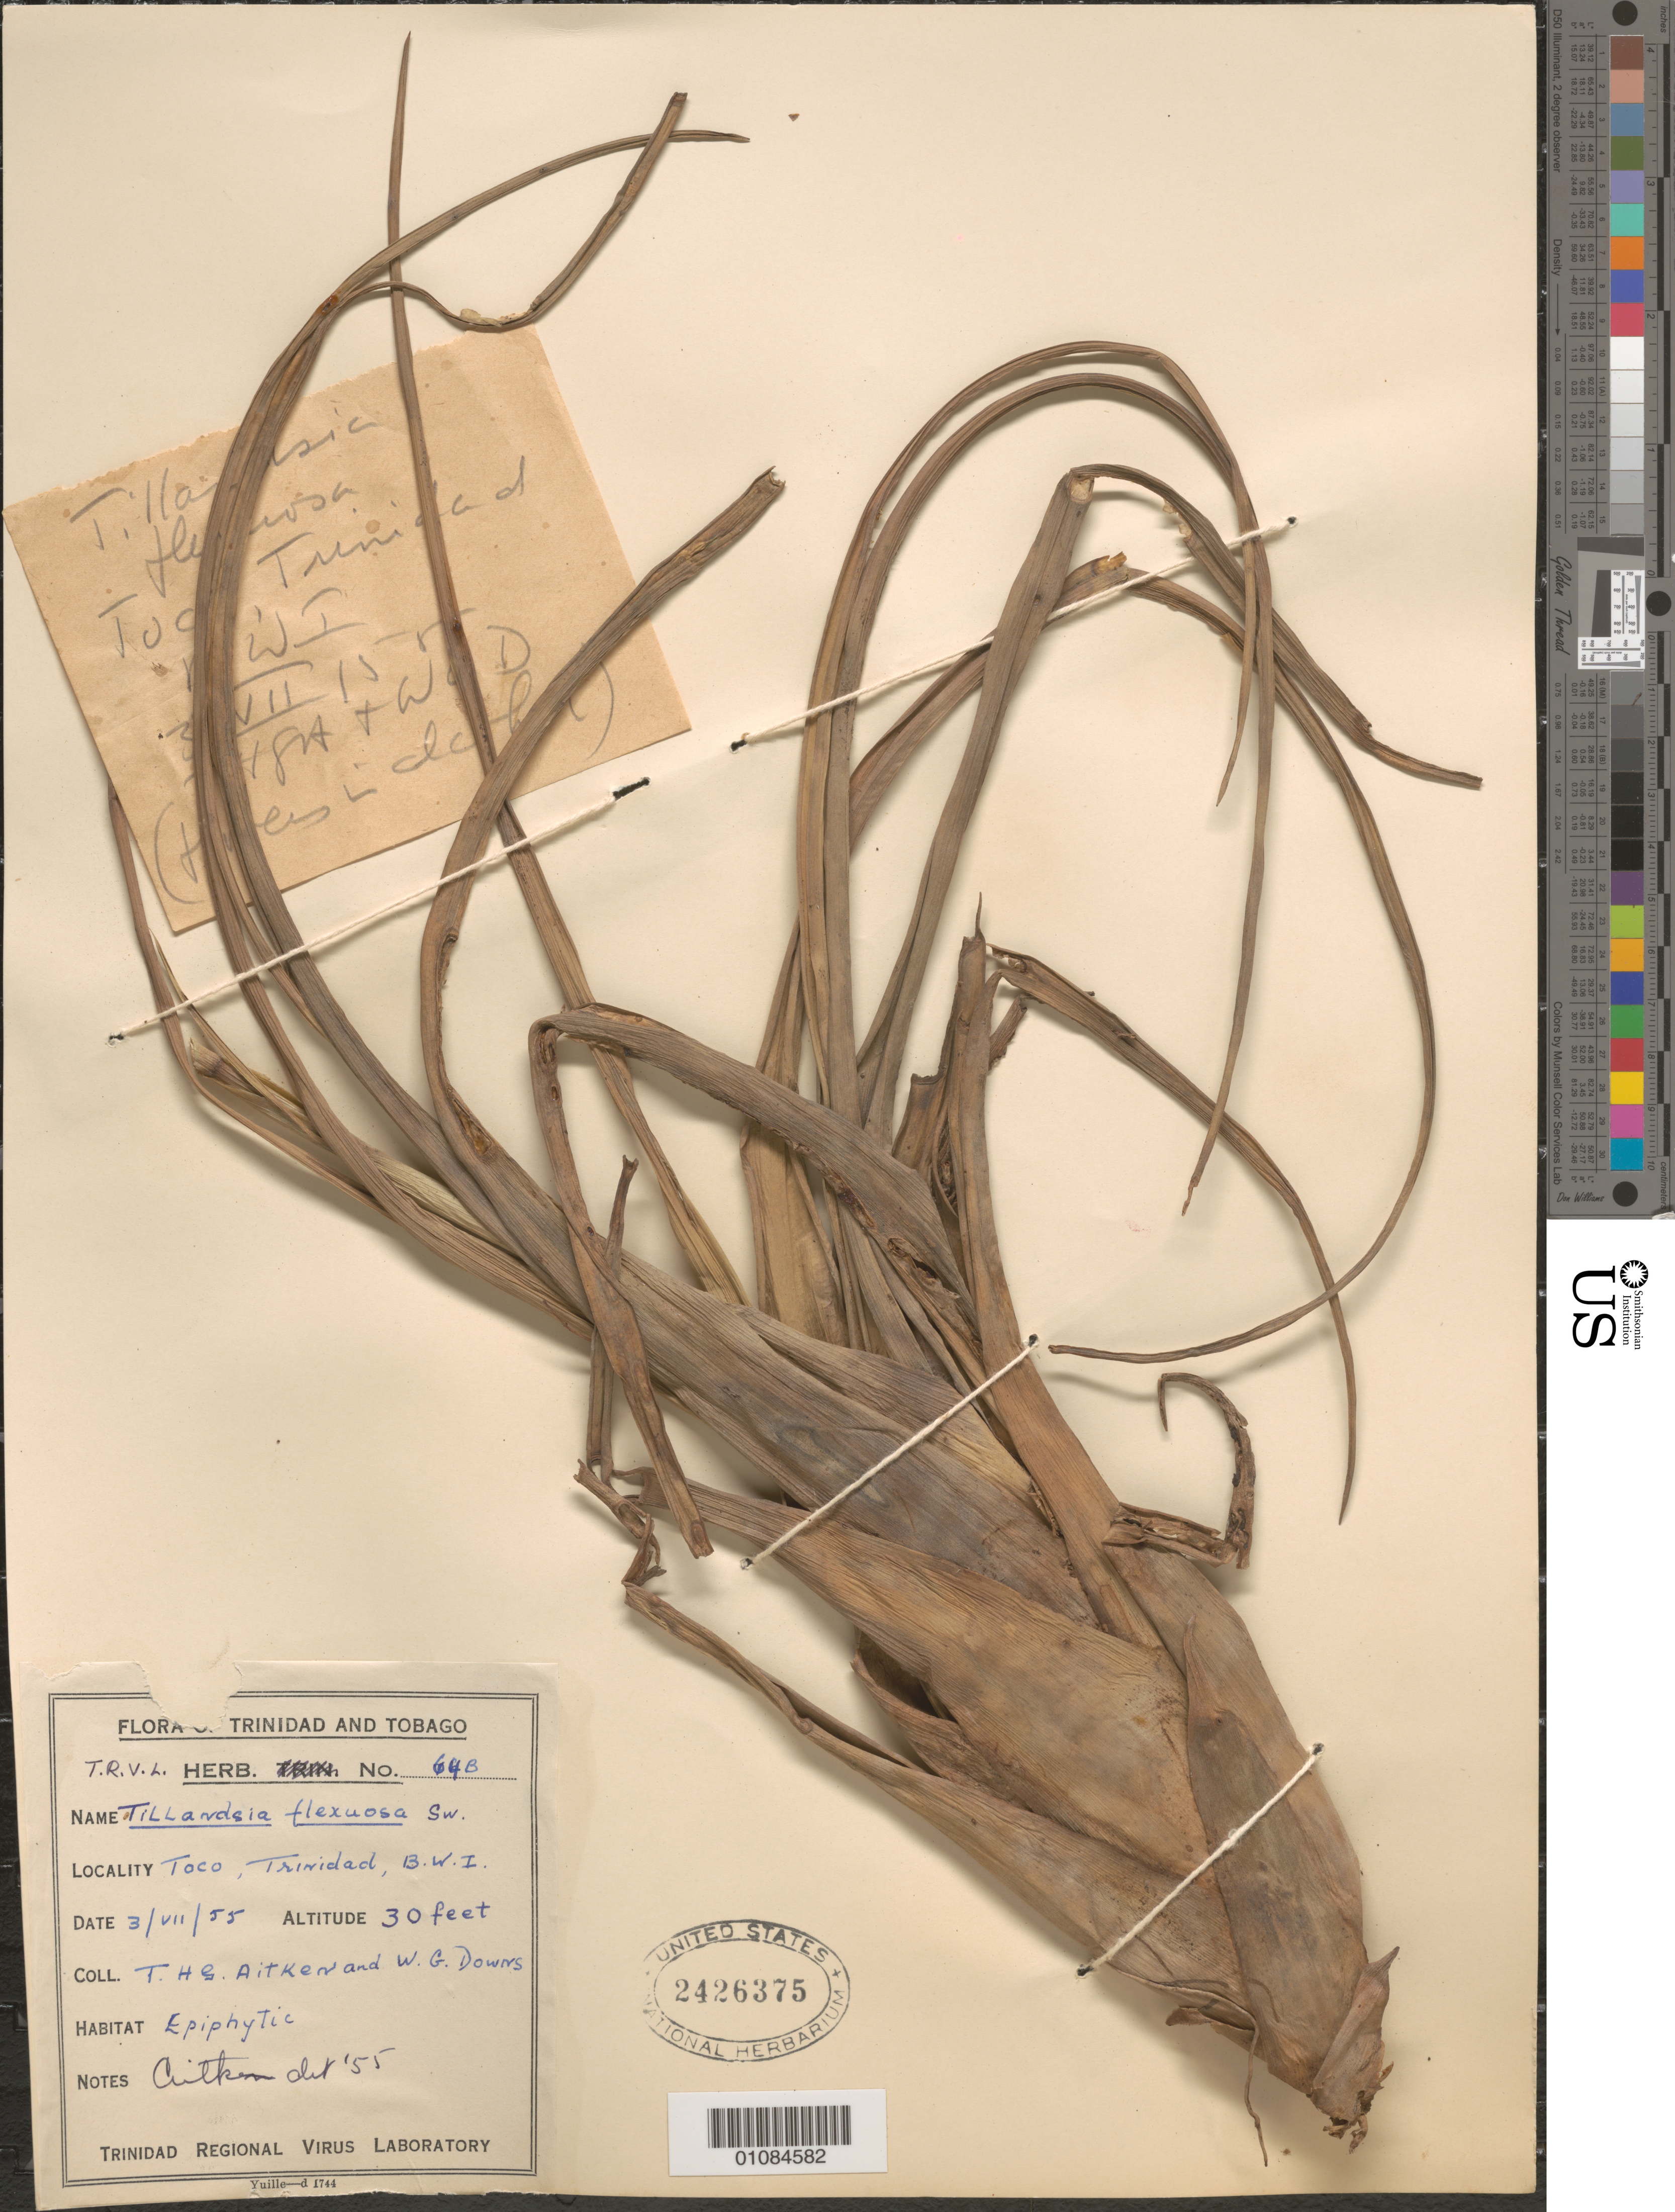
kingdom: Plantae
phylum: Tracheophyta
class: Liliopsida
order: Poales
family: Bromeliaceae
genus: Tillandsia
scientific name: Tillandsia flexuosa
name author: Sw.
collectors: T. Aitken & W. G. Downs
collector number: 64B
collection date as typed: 03 Jul 1955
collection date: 1955-07-03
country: Trinidad and Tobago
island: Trinidad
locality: Toco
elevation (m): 9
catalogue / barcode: US 2426375